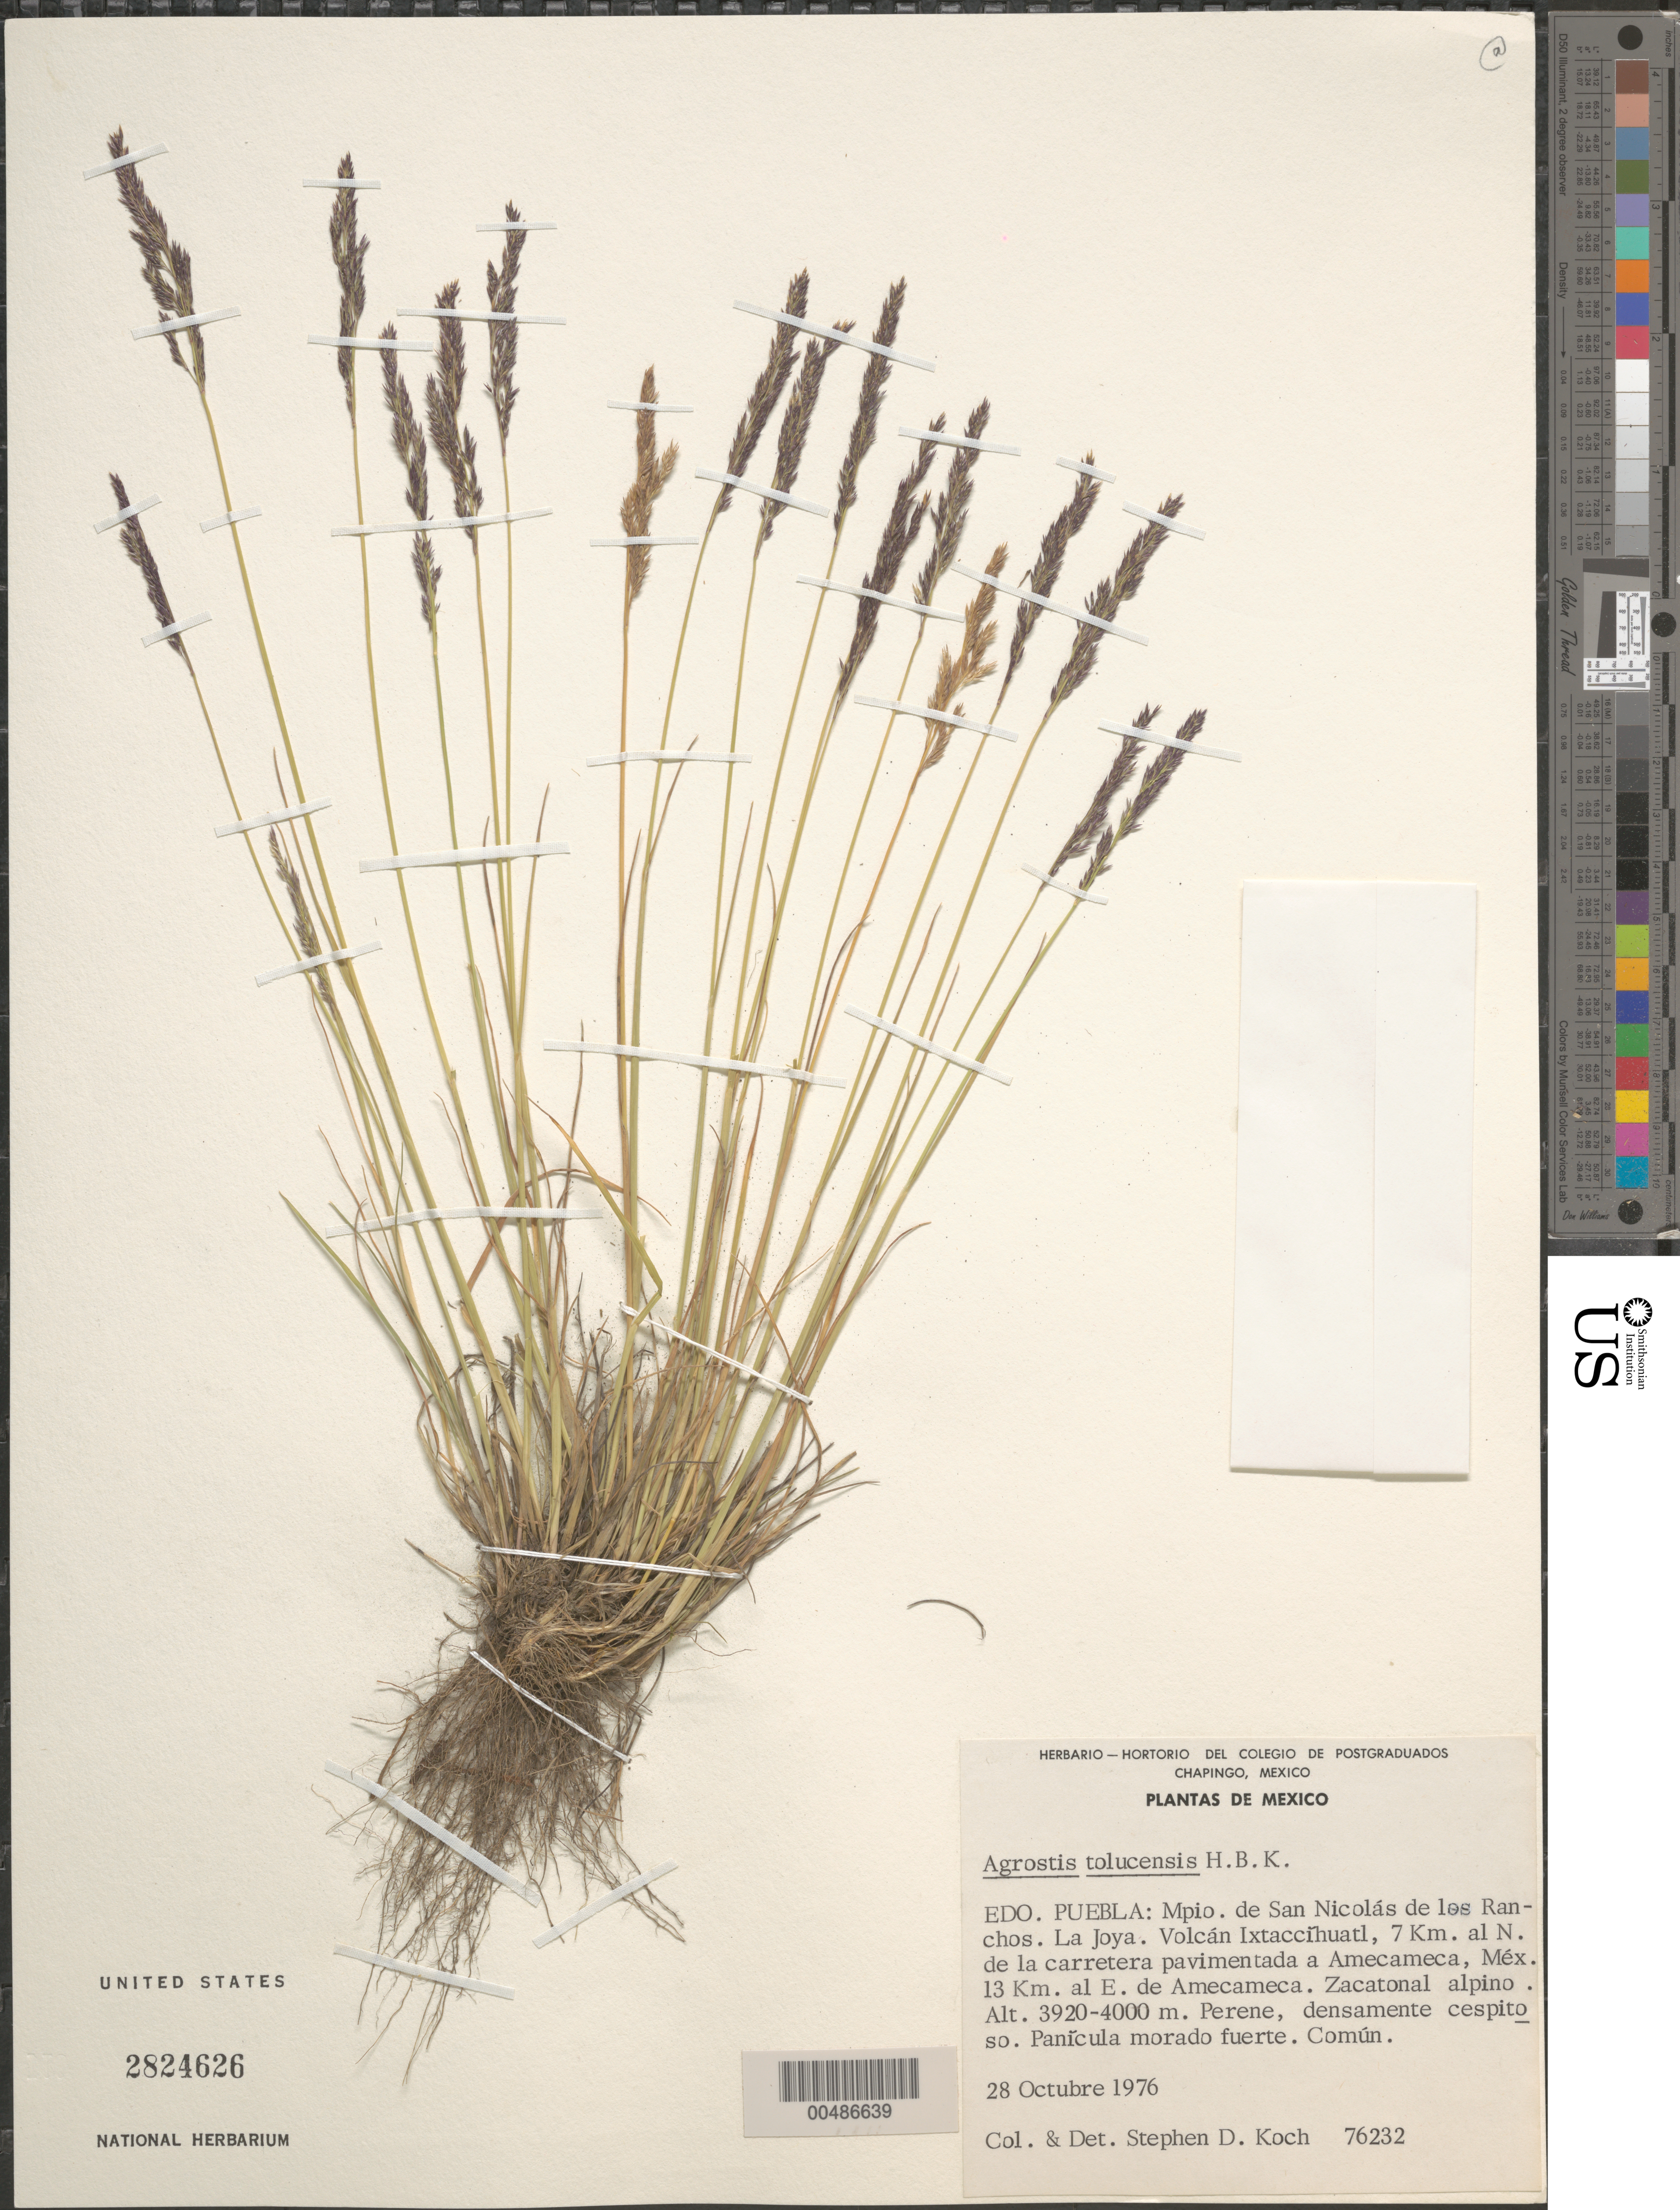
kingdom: Plantae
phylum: Tracheophyta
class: Liliopsida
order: Poales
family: Poaceae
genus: Agrostis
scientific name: Agrostis tolucensis Kunth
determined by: Koch, S. D.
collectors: S. D. Koch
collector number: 76232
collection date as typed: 28 Oct 1976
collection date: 1976-10-28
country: Mexico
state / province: Puebla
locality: Mpio. de San Nicolás de los Ranchos. La Joya. Volcán Ixtaccihuatl, 7 km al N de la carretera pavimentada a Amecameca, MC, 13 ...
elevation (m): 3920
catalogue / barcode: US 2824626